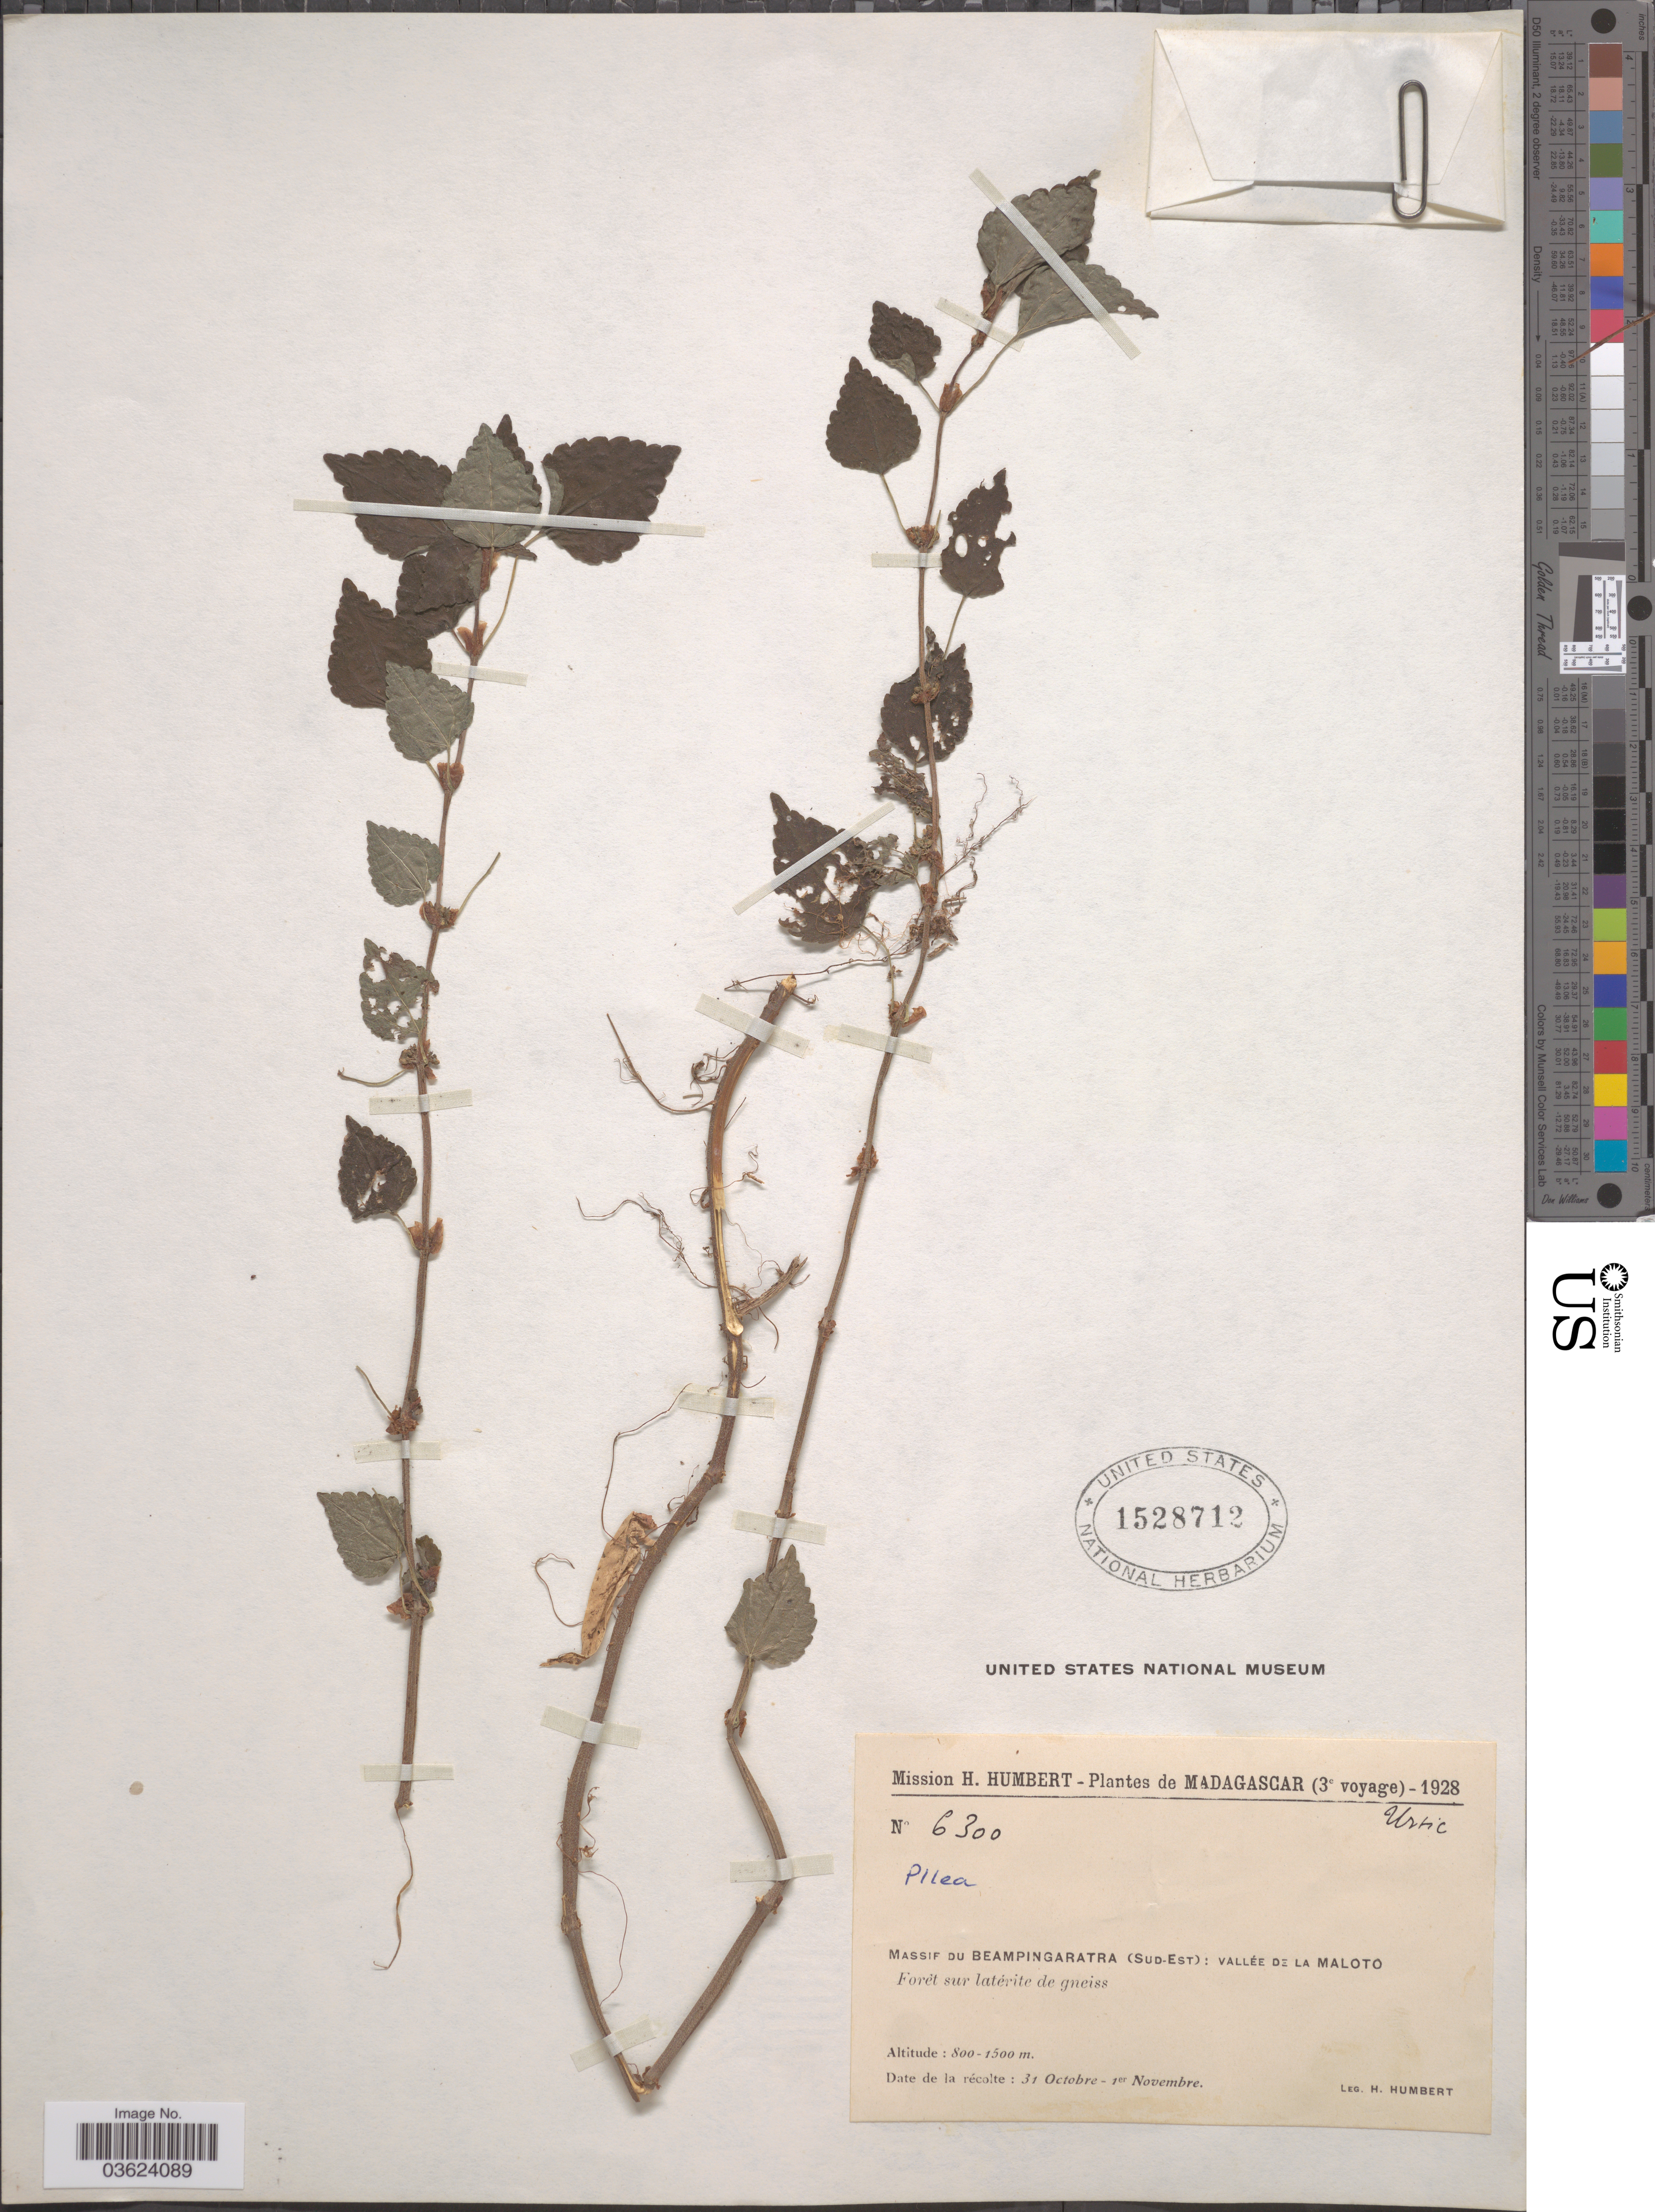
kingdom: Plantae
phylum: Tracheophyta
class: Magnoliopsida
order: Rosales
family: Urticaceae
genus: Adicea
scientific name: Adicea sp.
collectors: H. Humbert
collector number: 6300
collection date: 1928-10-31/1928-11-01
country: Madagascar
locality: Massif du Beampingaratra (Sud-Est): Vallée de la Maloto.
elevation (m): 800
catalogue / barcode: US 1528712